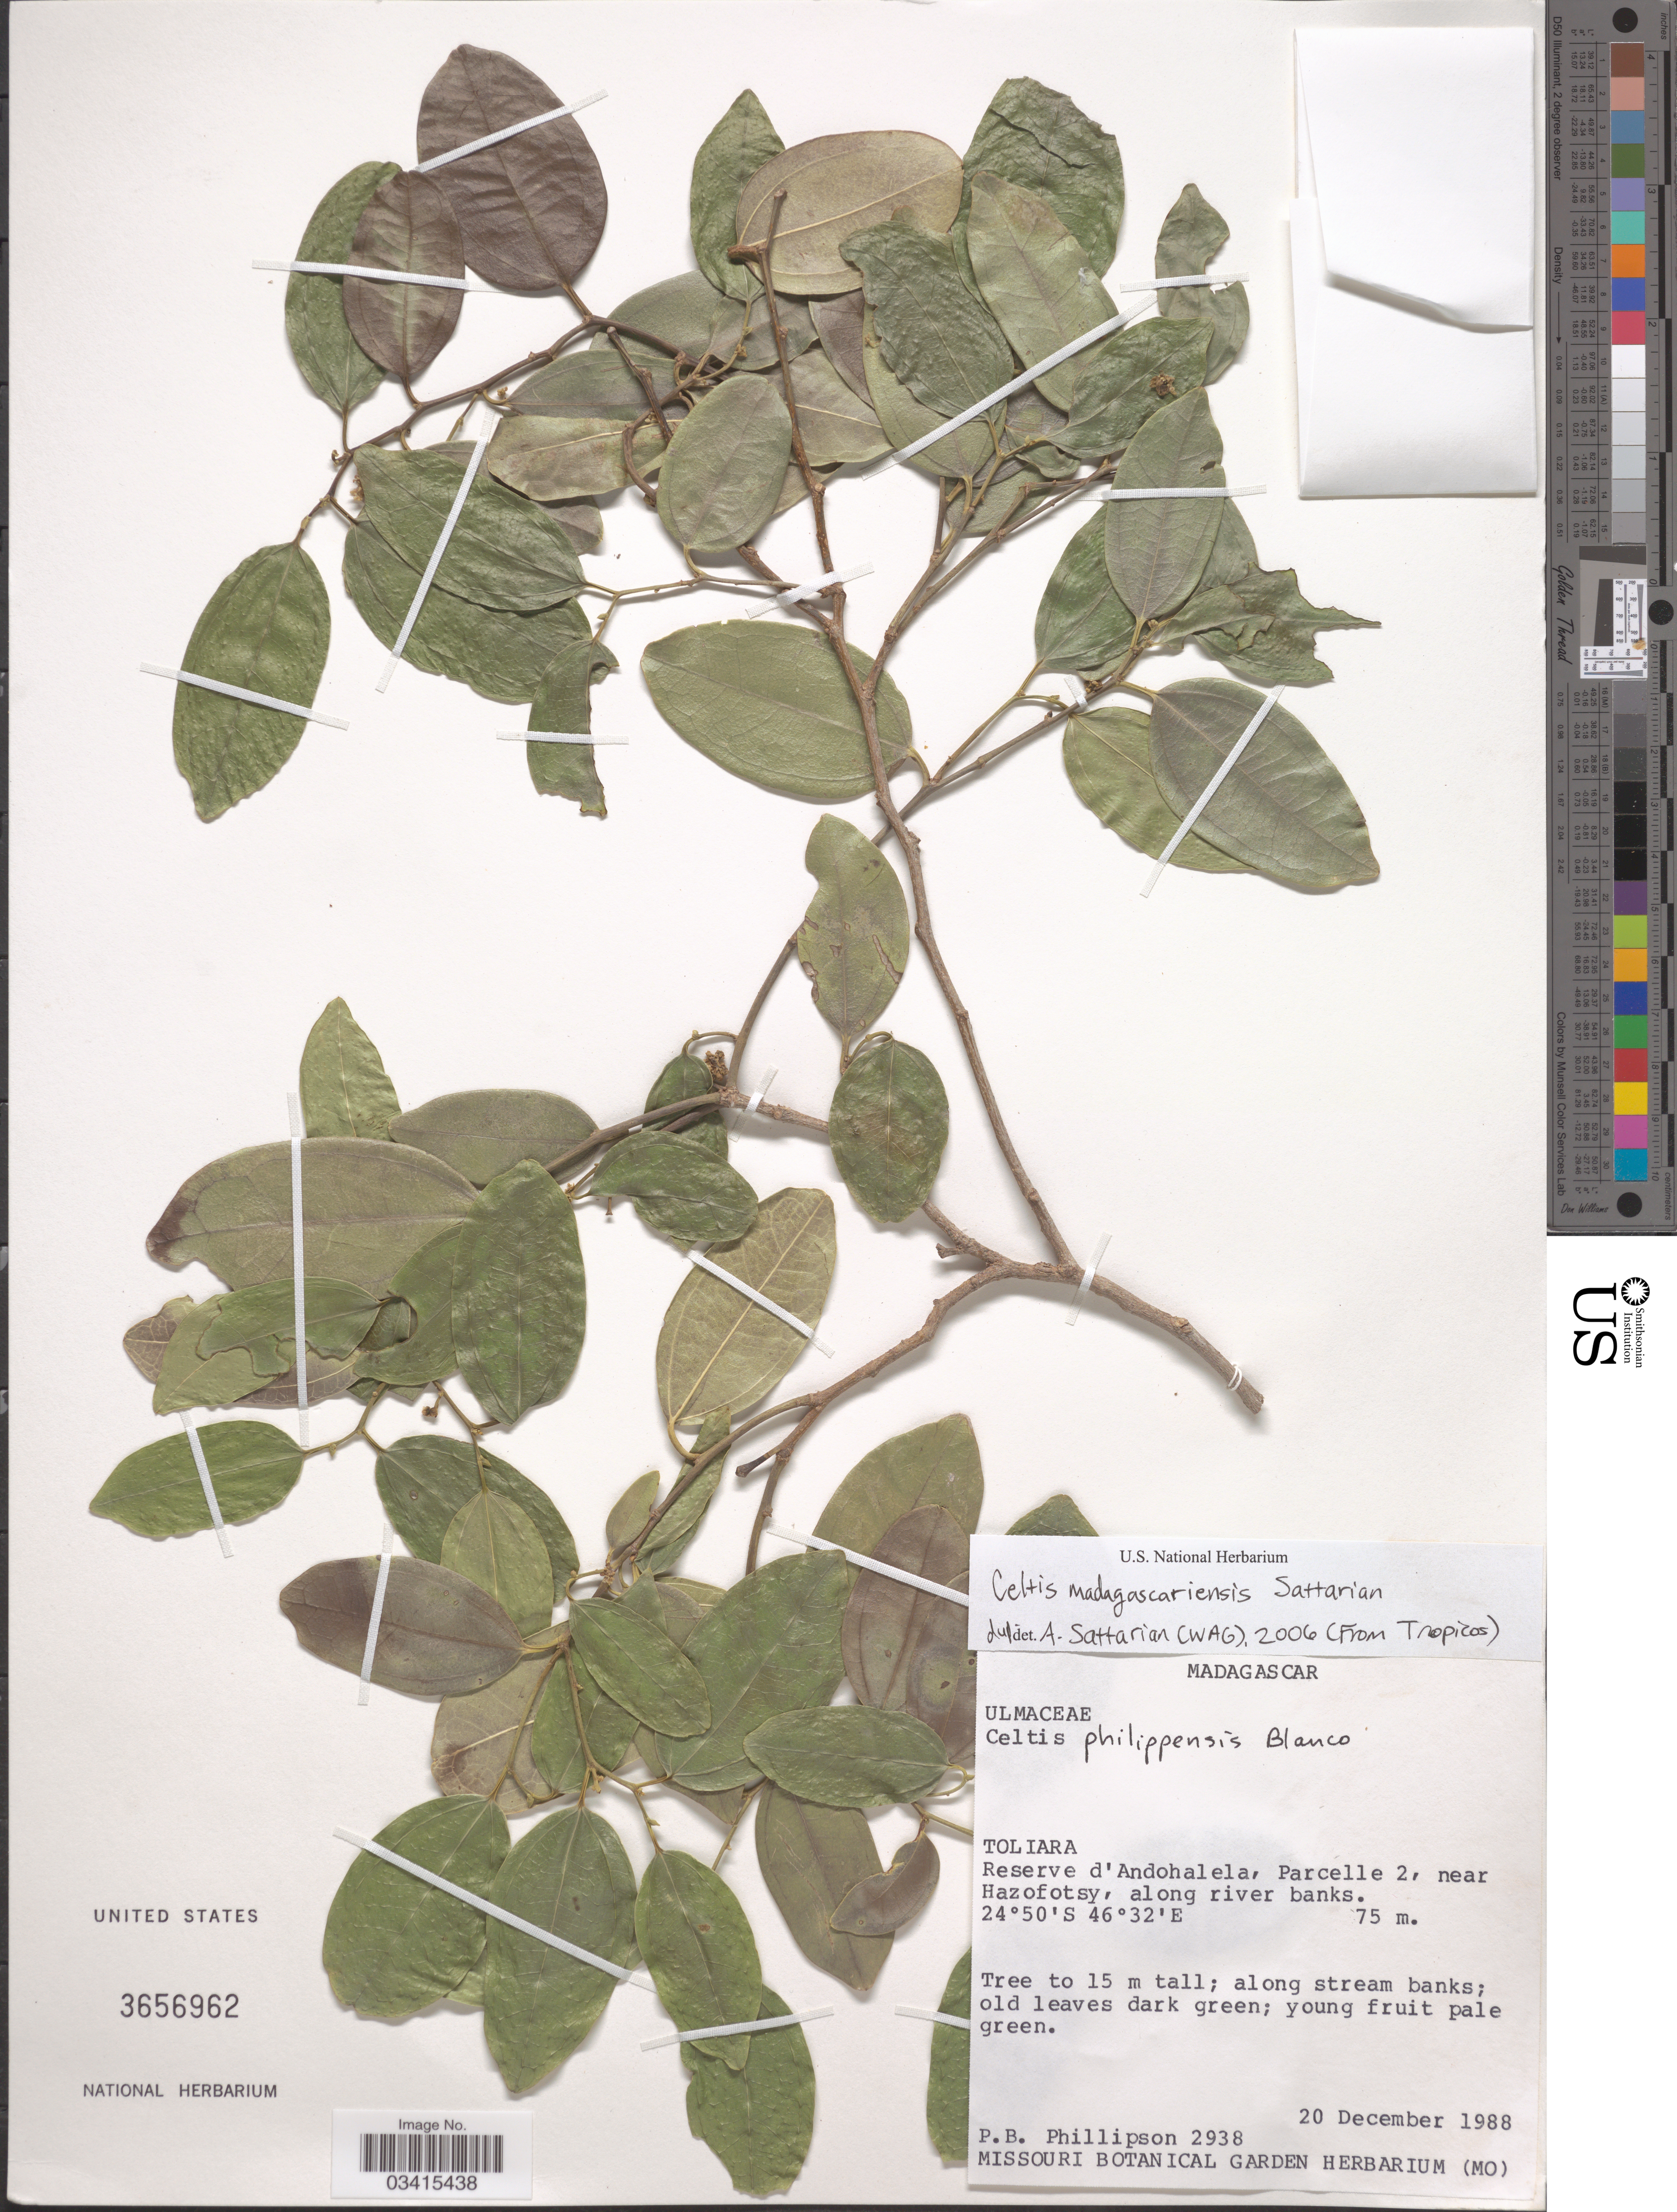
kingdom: Plantae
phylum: Tracheophyta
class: Magnoliopsida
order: Rosales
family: Cannabaceae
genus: Celtis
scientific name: Celtis madagascariensis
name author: Sattarian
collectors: P. B. Phillipson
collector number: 2938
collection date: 1988-12-20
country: Madagascar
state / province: Anosy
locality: Reserve d'Andohalela, Parcelle 2, near Hazofotsy, along river banks.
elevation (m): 75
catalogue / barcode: US 3656962